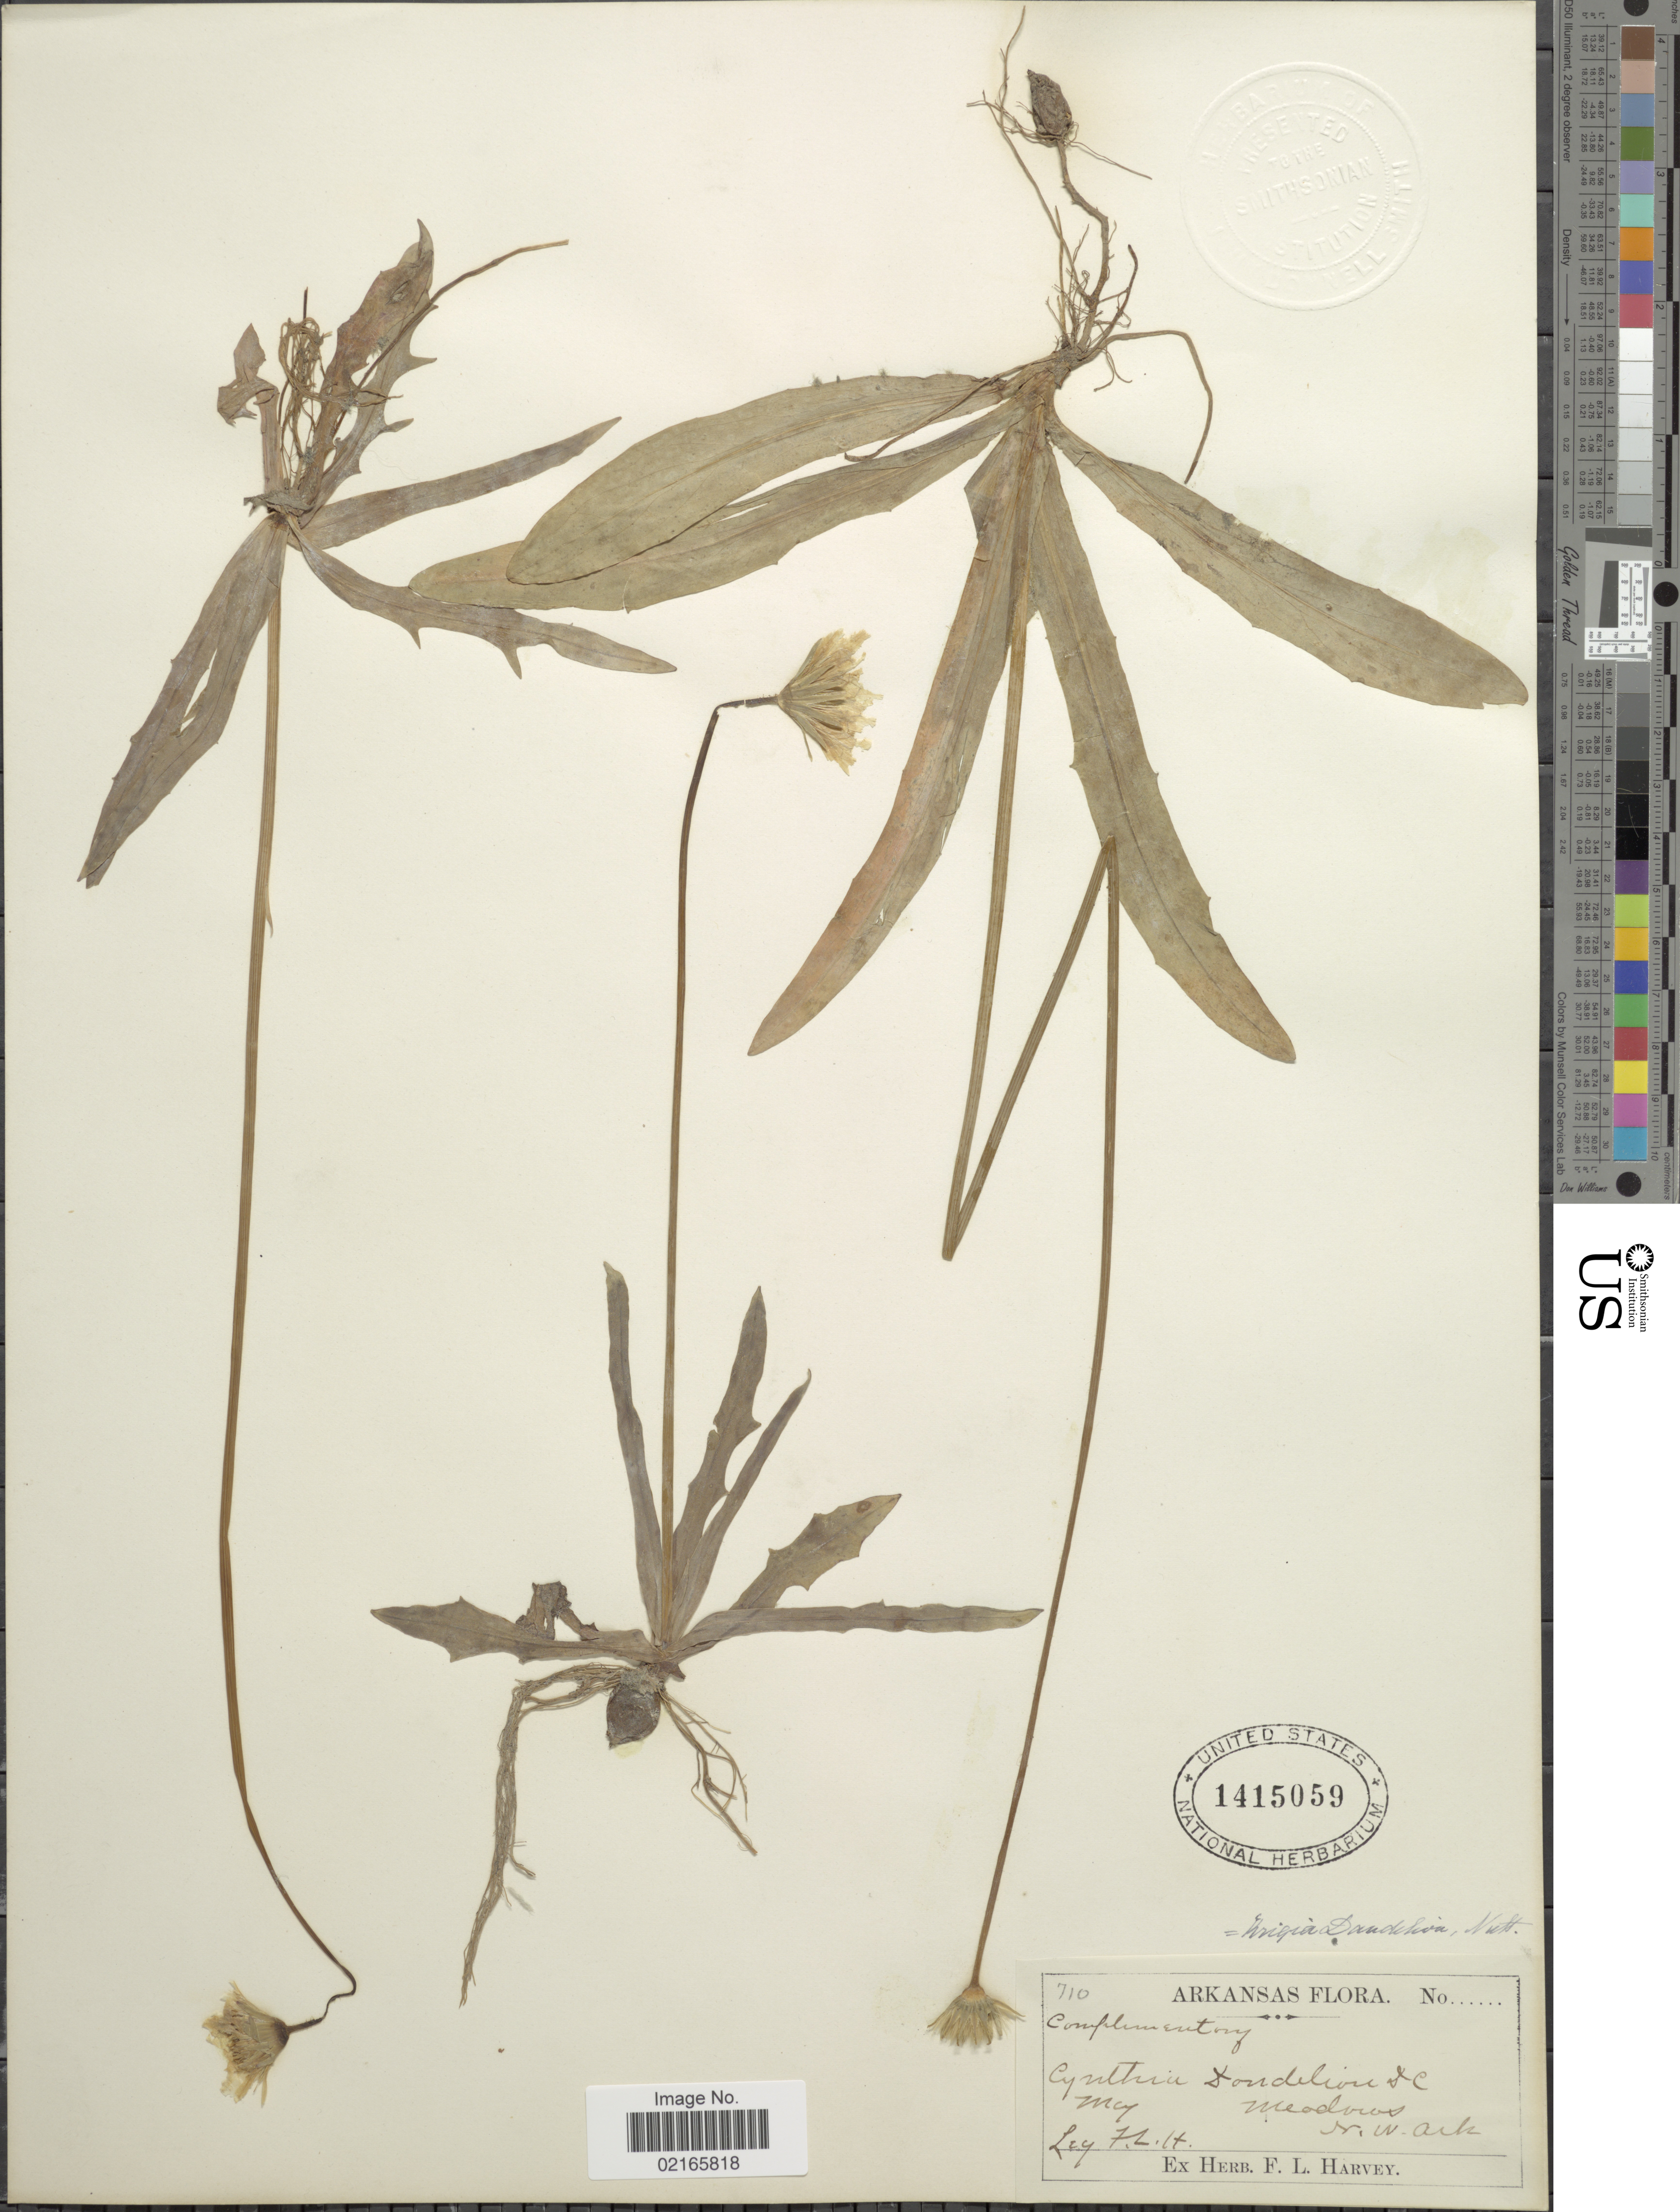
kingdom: Plantae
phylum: Tracheophyta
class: Magnoliopsida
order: Asterales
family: Asteraceae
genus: Krigia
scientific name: Krigia dandelion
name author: (L.) Nutt.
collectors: F. L. Harvey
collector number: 710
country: United States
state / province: Arkansas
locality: Meadows, N.W. Ark.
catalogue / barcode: US 1415059